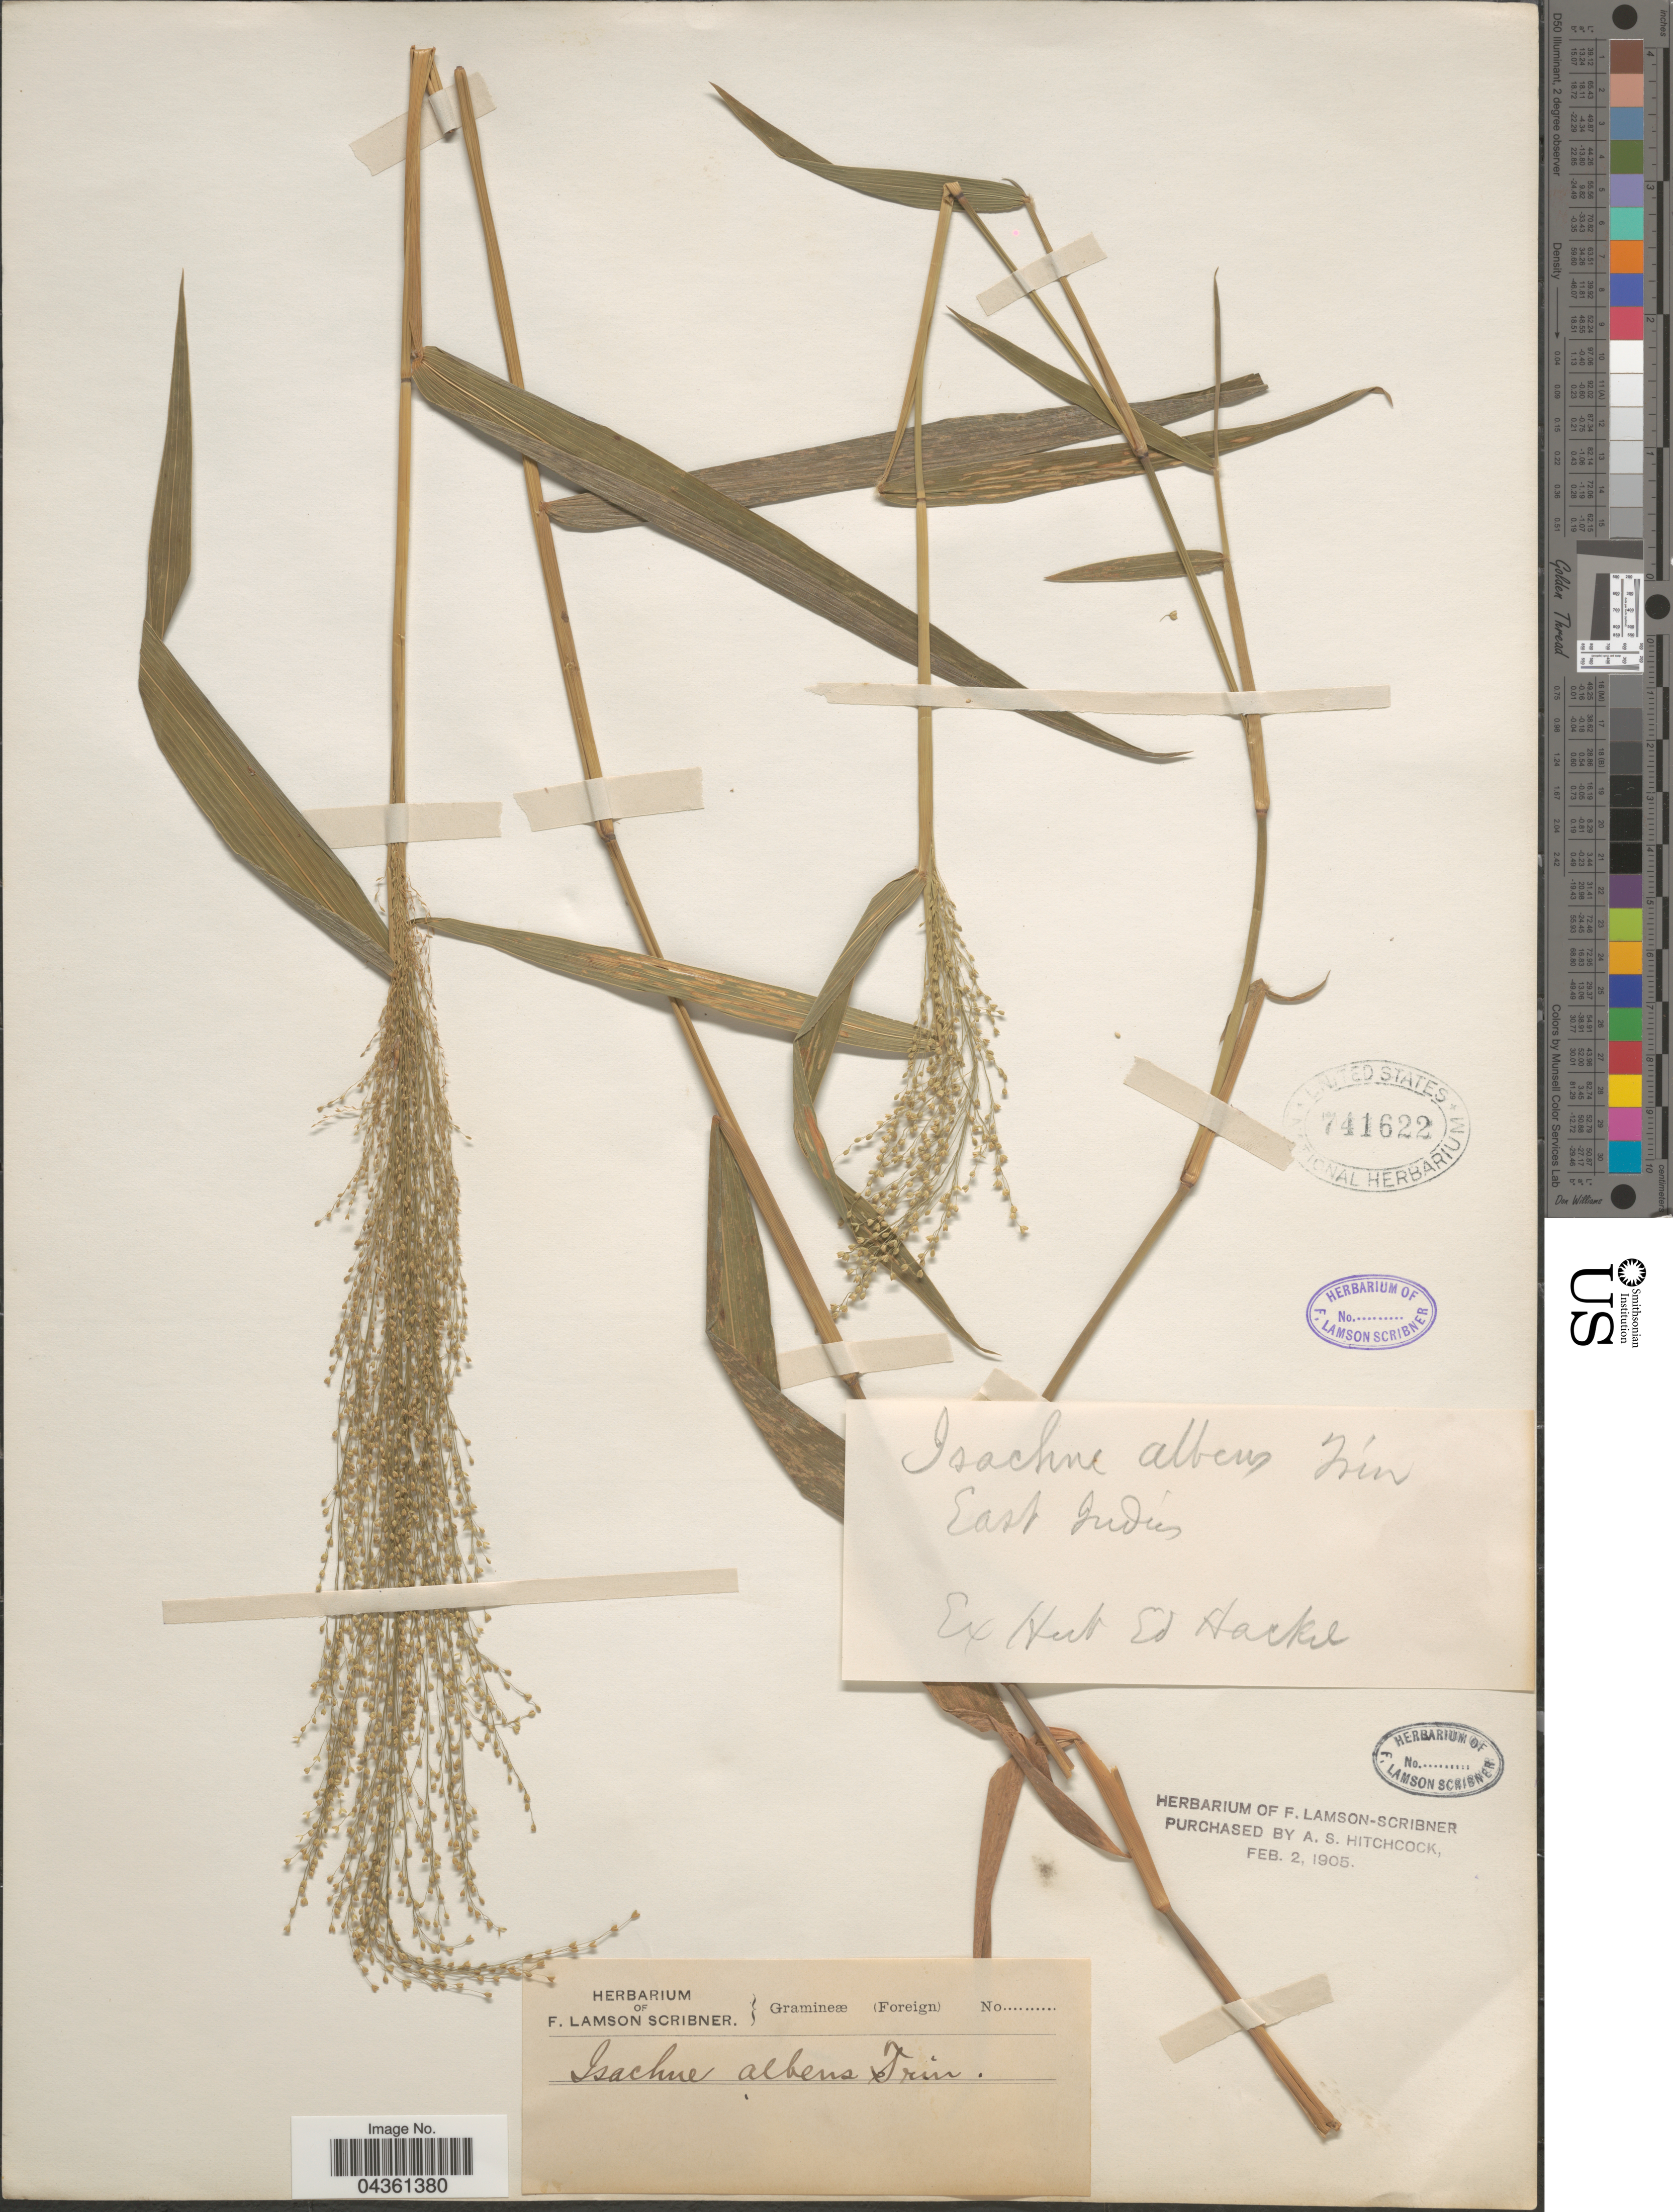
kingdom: Plantae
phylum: Tracheophyta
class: Liliopsida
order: Poales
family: Poaceae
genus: Isachne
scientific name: Isachne albens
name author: Trin.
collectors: ex herb. E. Hackel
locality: East Indies.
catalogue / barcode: US 741622